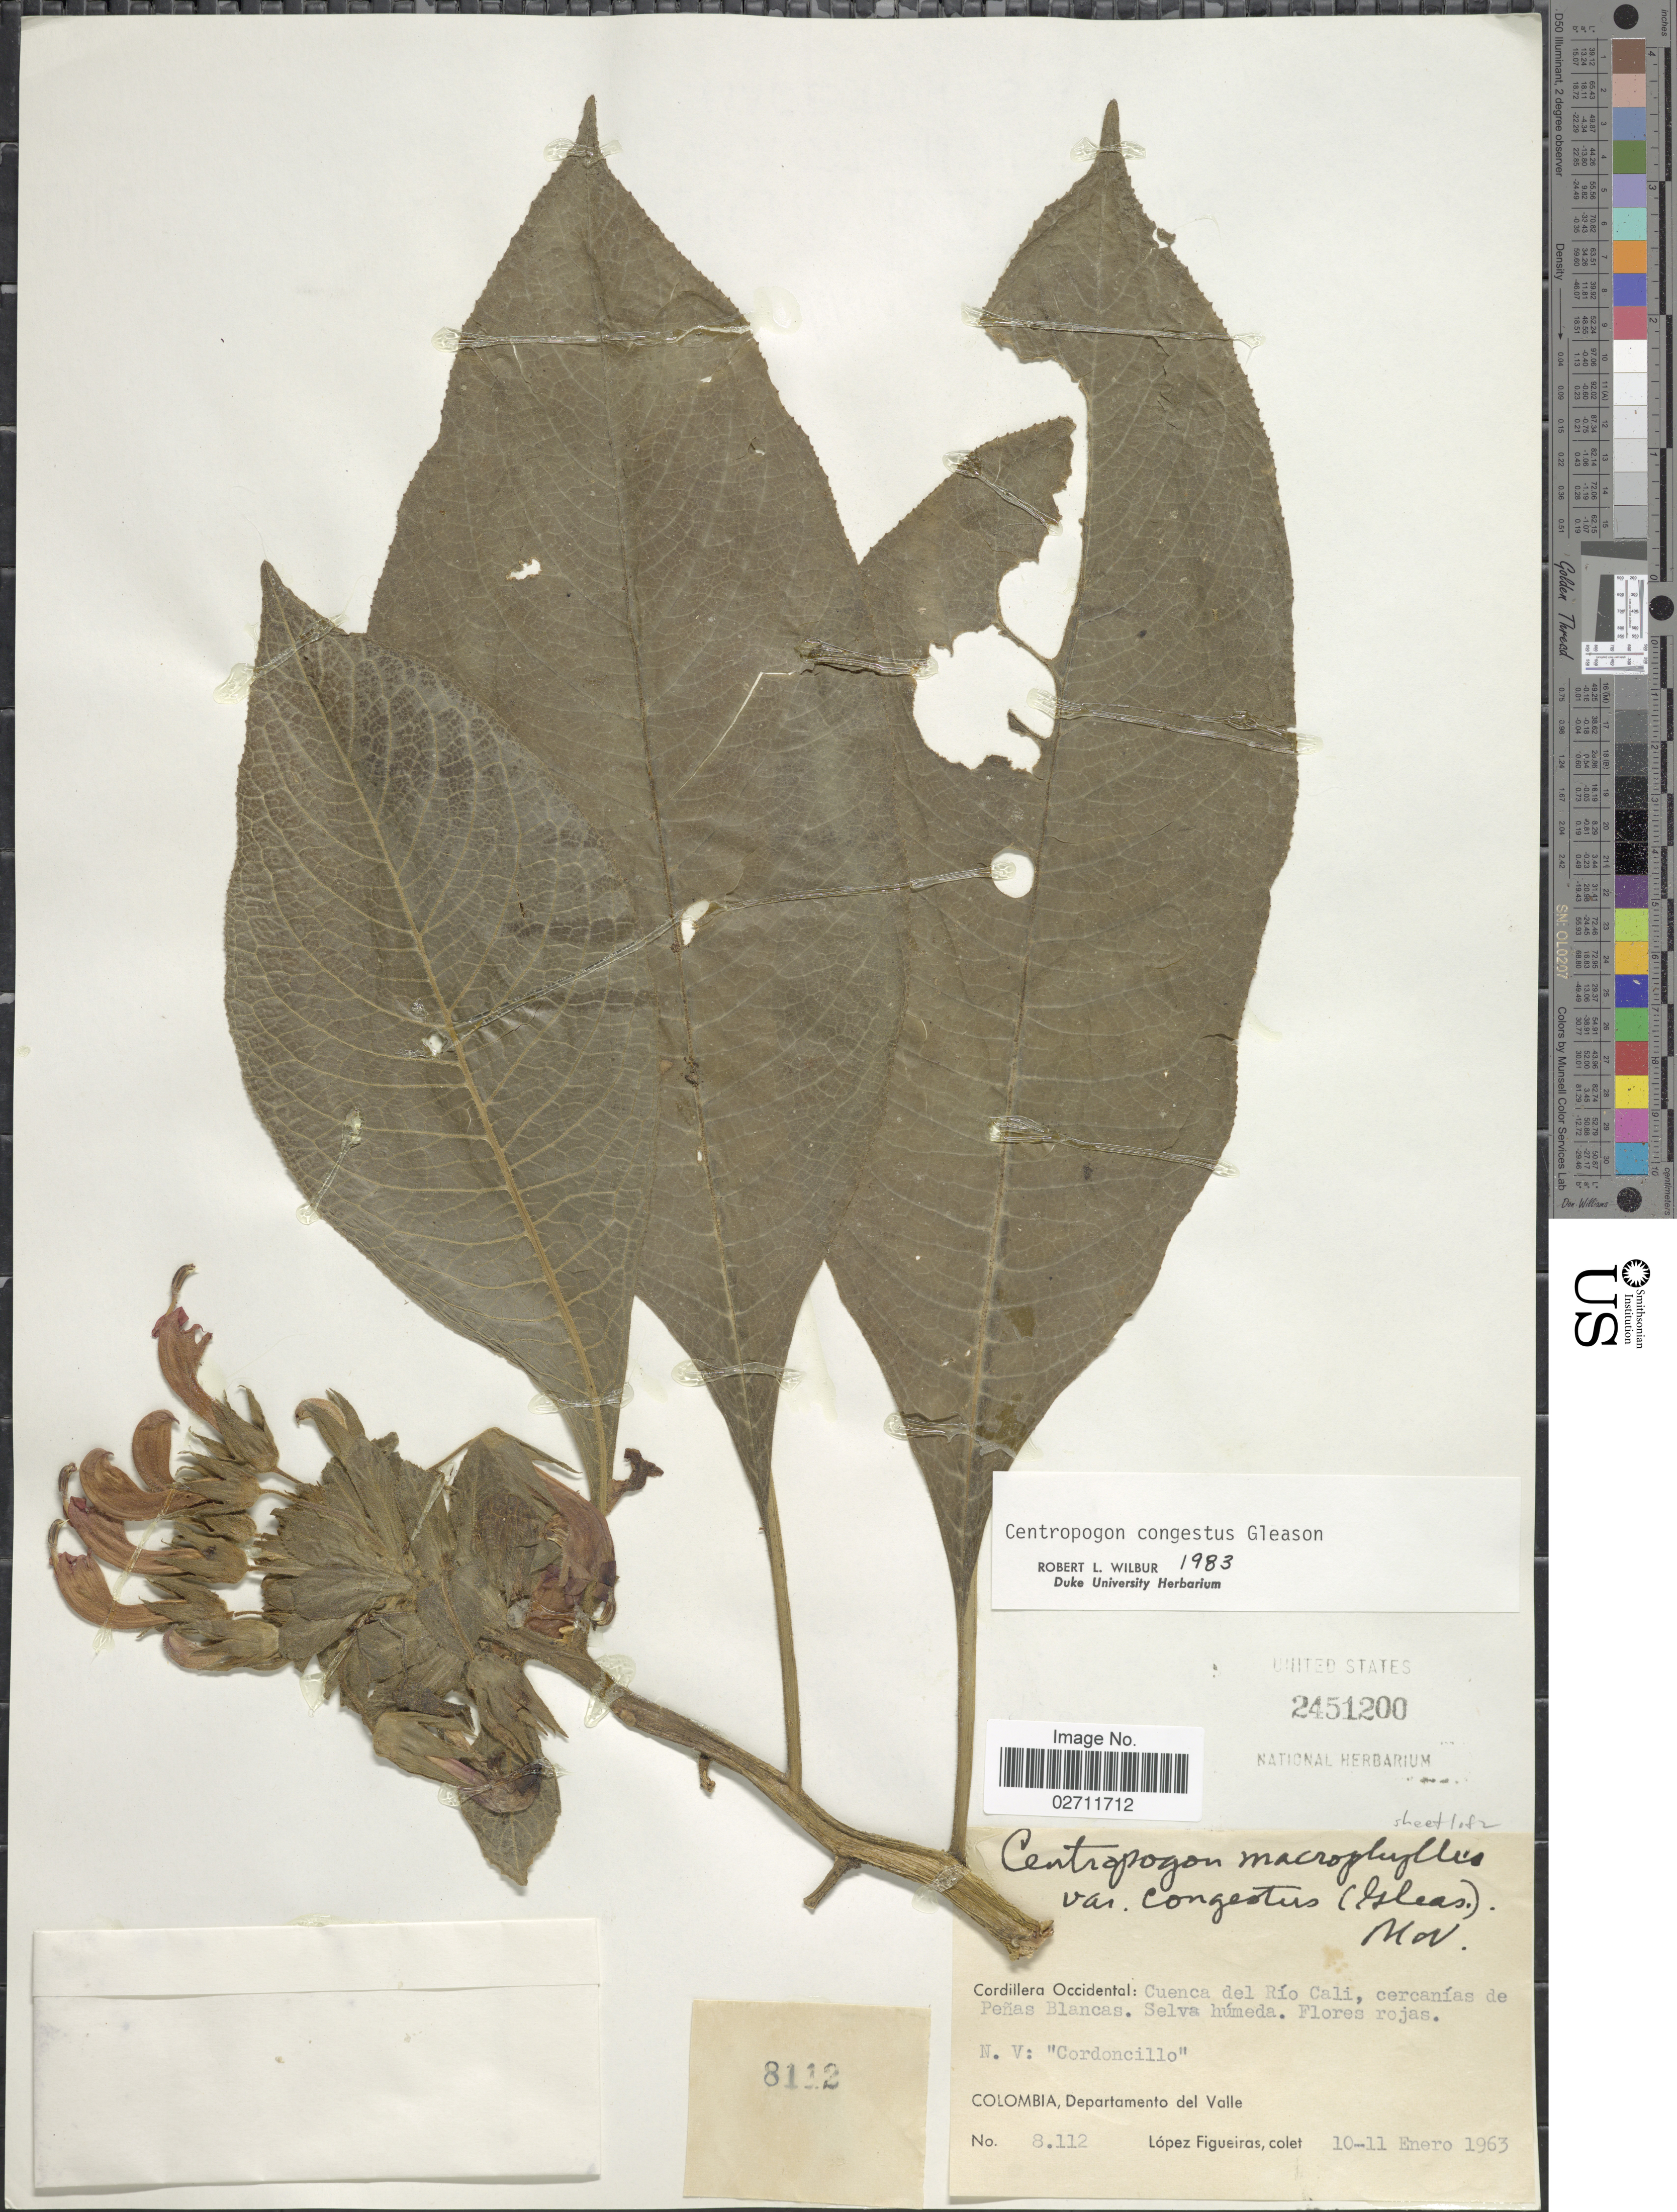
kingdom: Plantae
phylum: Tracheophyta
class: Magnoliopsida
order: Asterales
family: Campanulaceae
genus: Centropogon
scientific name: Centropogon congestus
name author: Gleason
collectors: M. López Figueiras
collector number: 8112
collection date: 1963-01-10/1963-01-11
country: Colombia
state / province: Valle del Cauca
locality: Cordillera Occidental: Cuenca del Rio Cali, cercanias de Penas Blancas. Departamento del Valle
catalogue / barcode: US 2451200